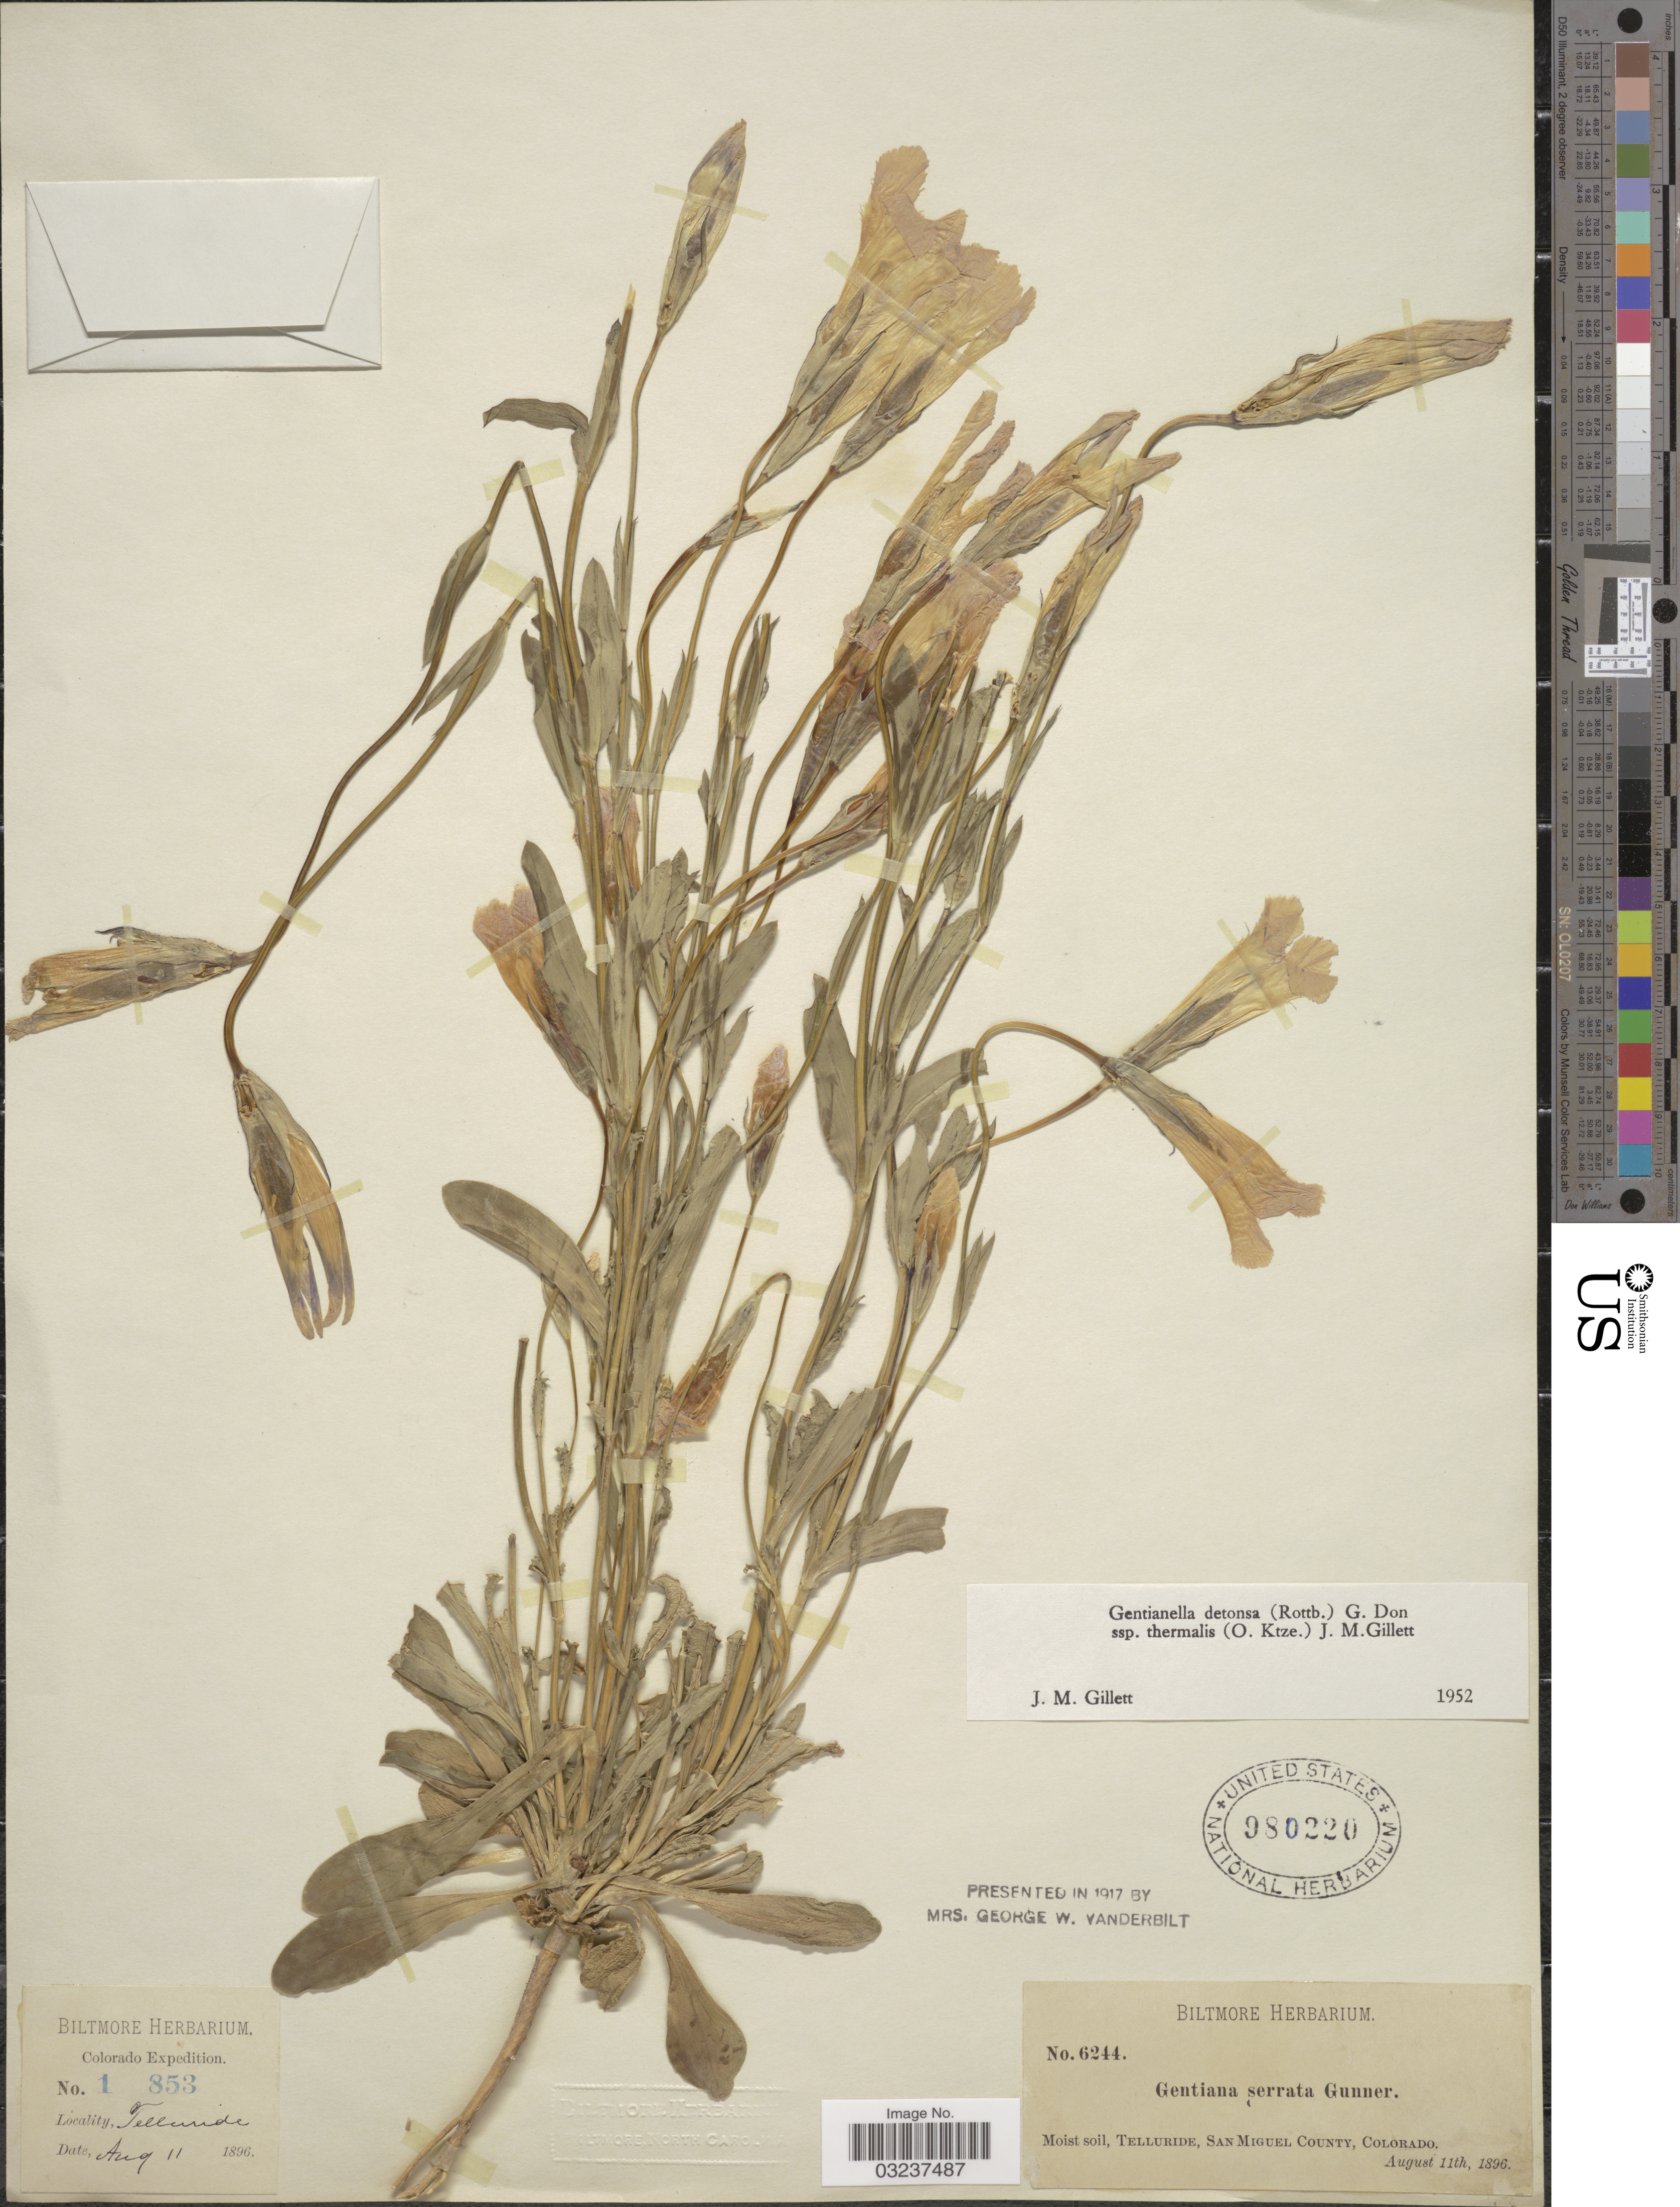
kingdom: Plantae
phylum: Tracheophyta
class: Magnoliopsida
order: Gentianales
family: Gentianaceae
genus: Gentianella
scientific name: Gentianella detonsa subsp. elegans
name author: (A. Gray) J.M. Gillett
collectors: ex herb. Biltmore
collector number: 6244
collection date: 1896-08-11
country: United States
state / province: Colorado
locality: Moist soil, Telluride, San Miguel County.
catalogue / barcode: US 980220